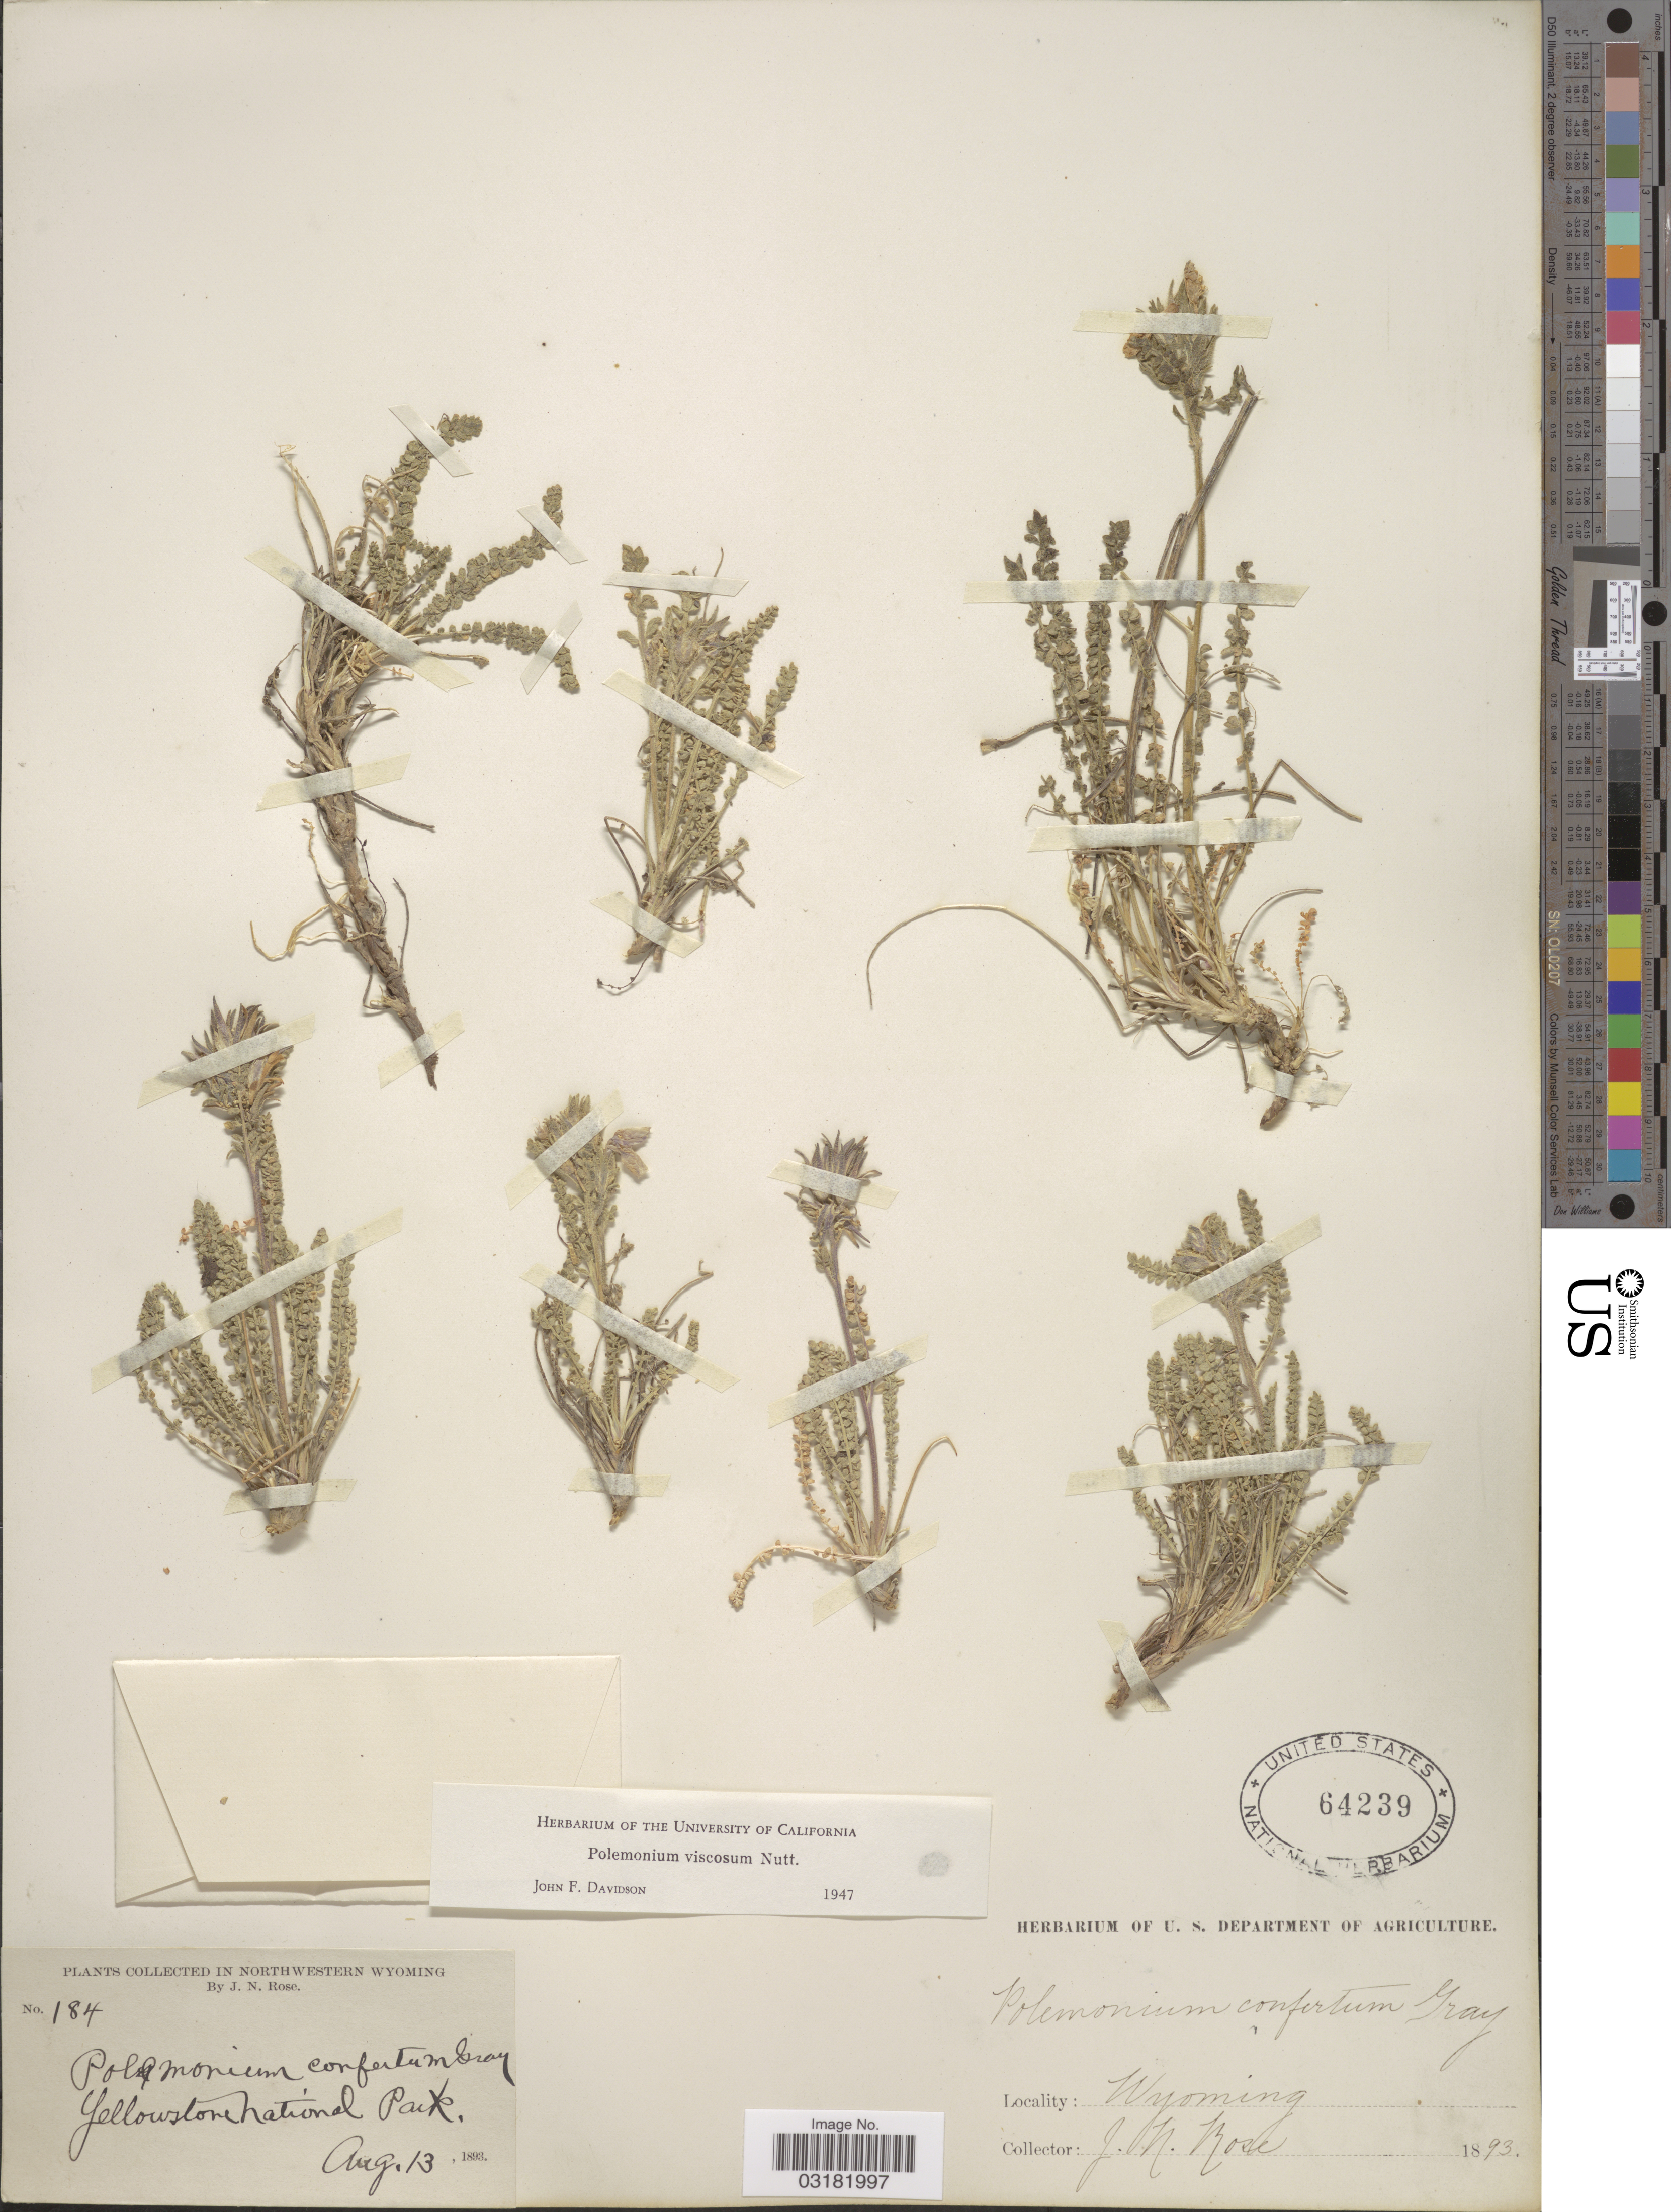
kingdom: Plantae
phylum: Tracheophyta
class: Magnoliopsida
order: Ericales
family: Polemoniaceae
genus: Polemonium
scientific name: Polemonium viscosum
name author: Nutt.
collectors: J. N. Rose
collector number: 184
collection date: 1893-08-13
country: United States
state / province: Wyoming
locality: In Northwestern Wyoming, Yellowstone National Park.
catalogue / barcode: US 64239